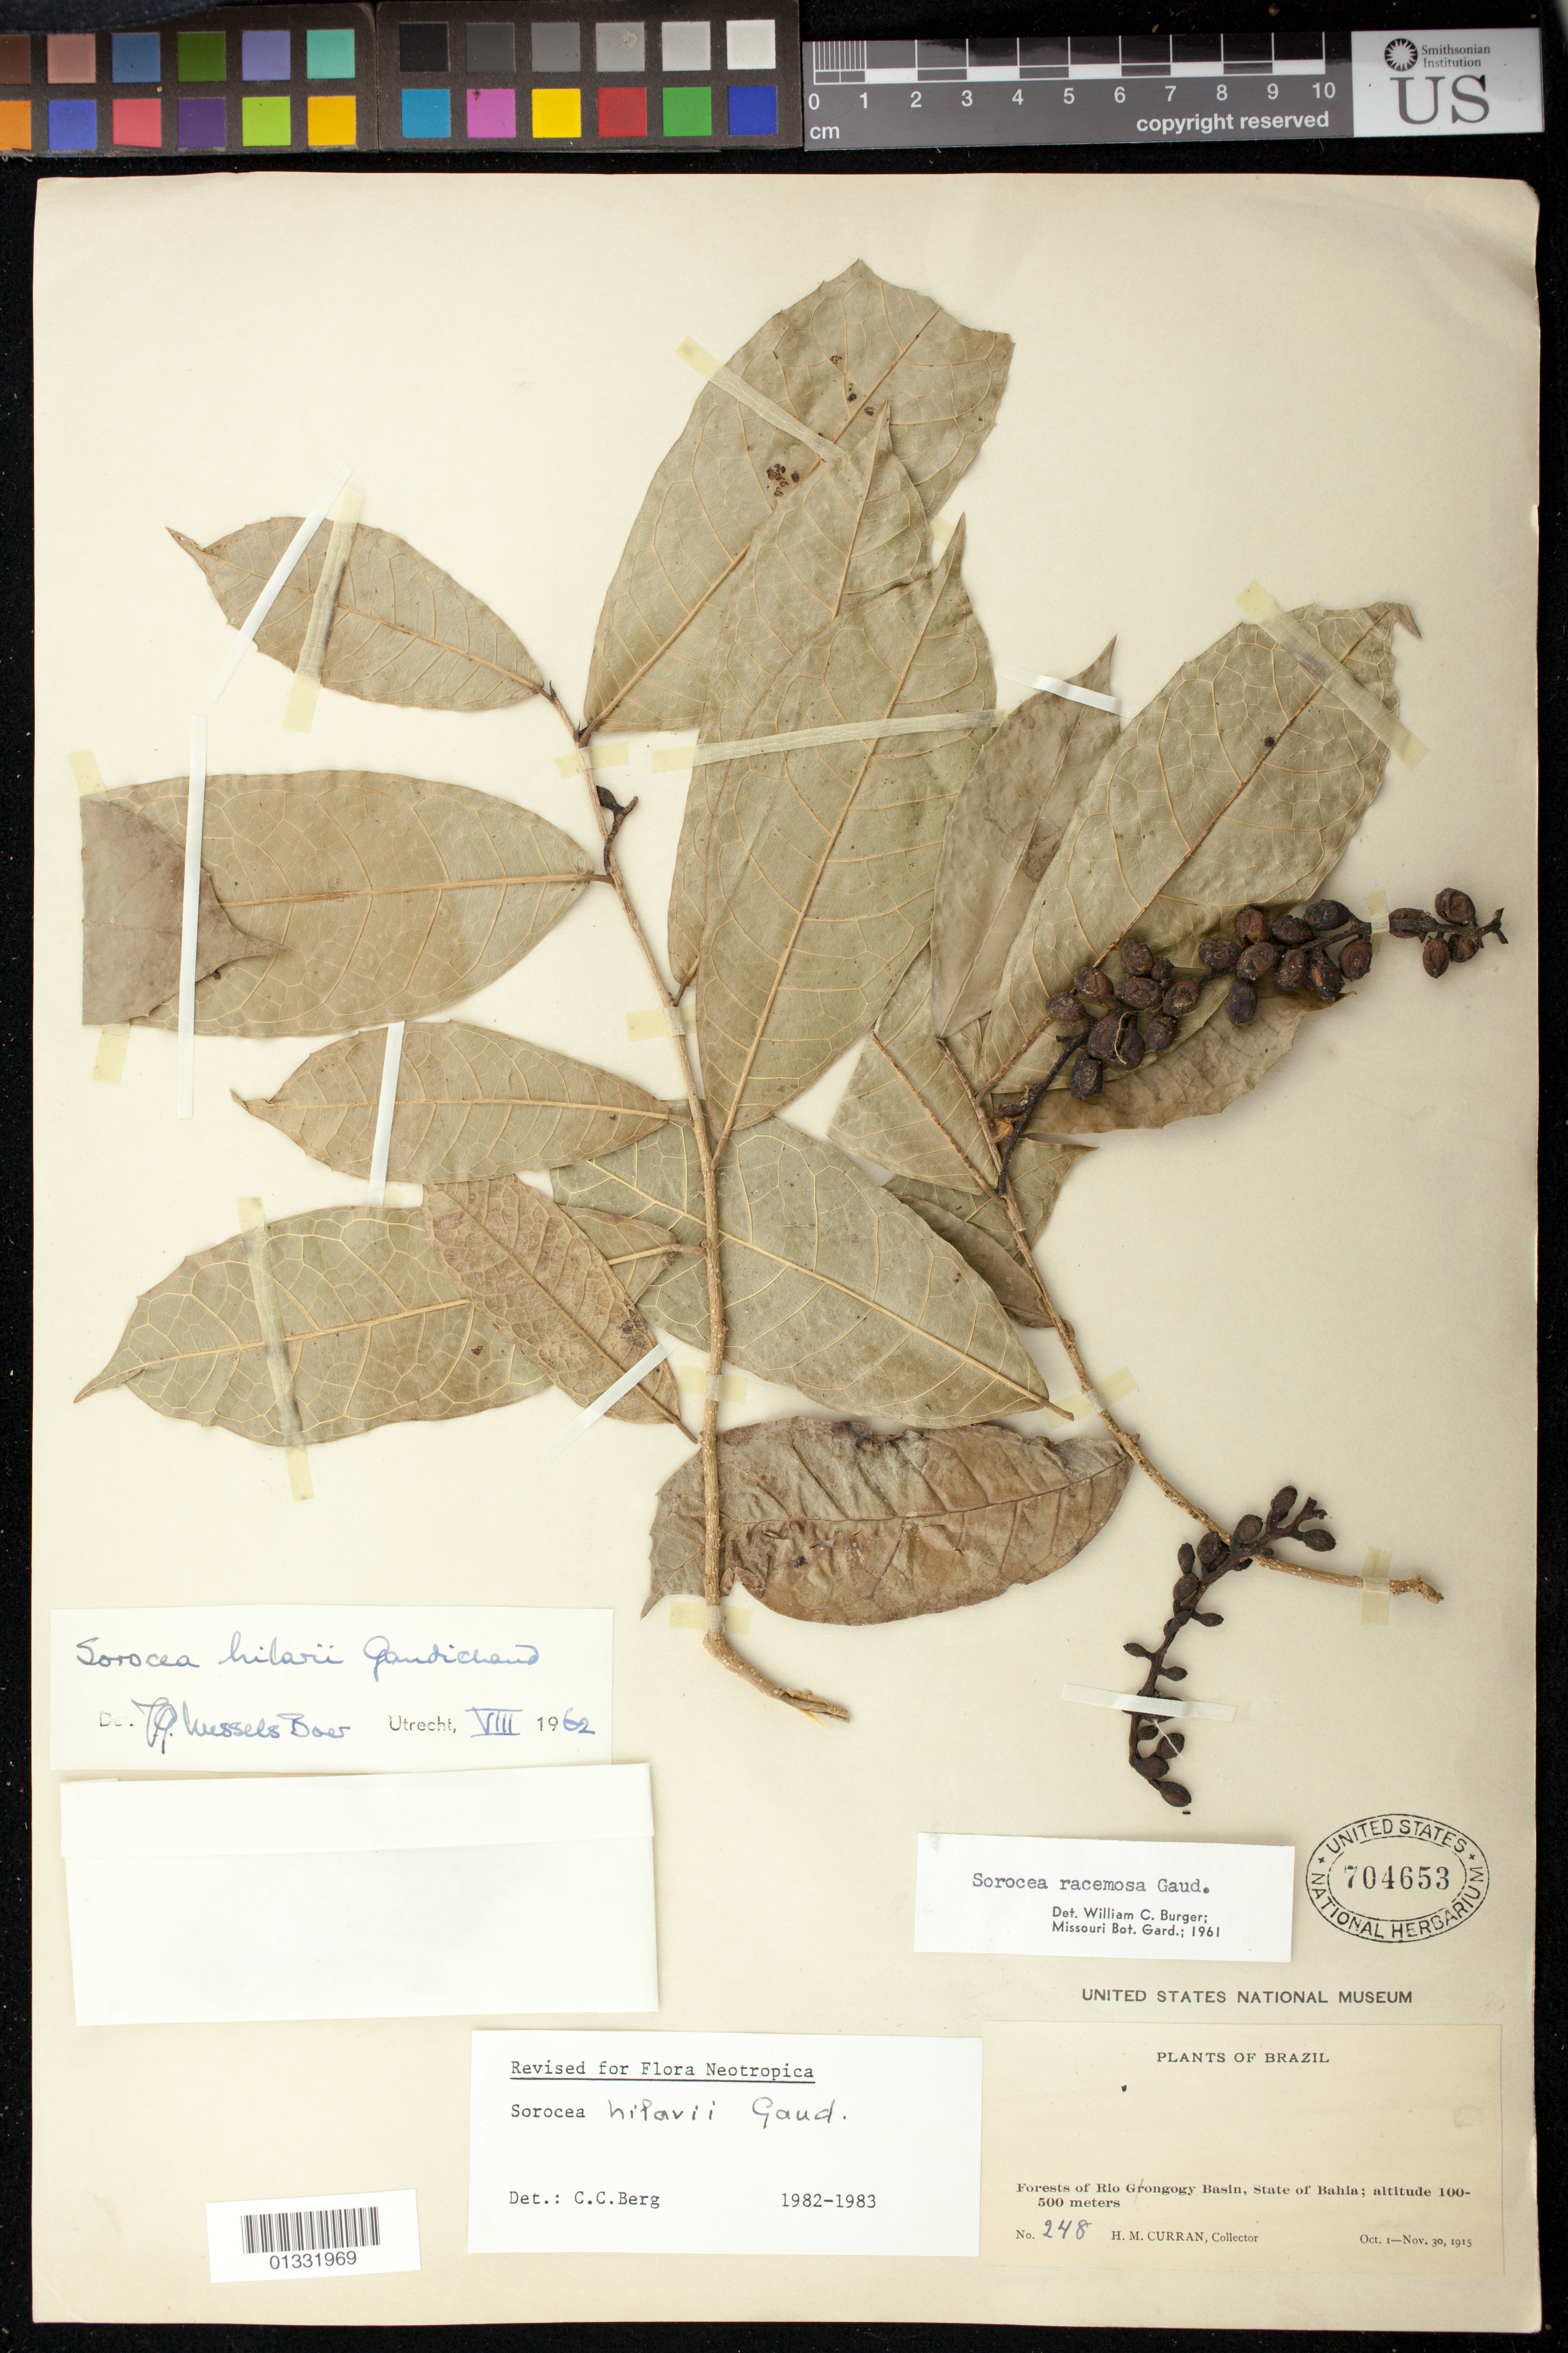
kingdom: Plantae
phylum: Tracheophyta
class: Magnoliopsida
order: Rosales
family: Moraceae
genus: Sorocea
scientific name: Sorocea hilarii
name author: Gaudich.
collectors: H. M. Curran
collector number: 248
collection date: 1915-10-01/1915-11-30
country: Brazil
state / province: Bahia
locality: Rio Gongogy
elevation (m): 100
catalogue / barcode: US 704653